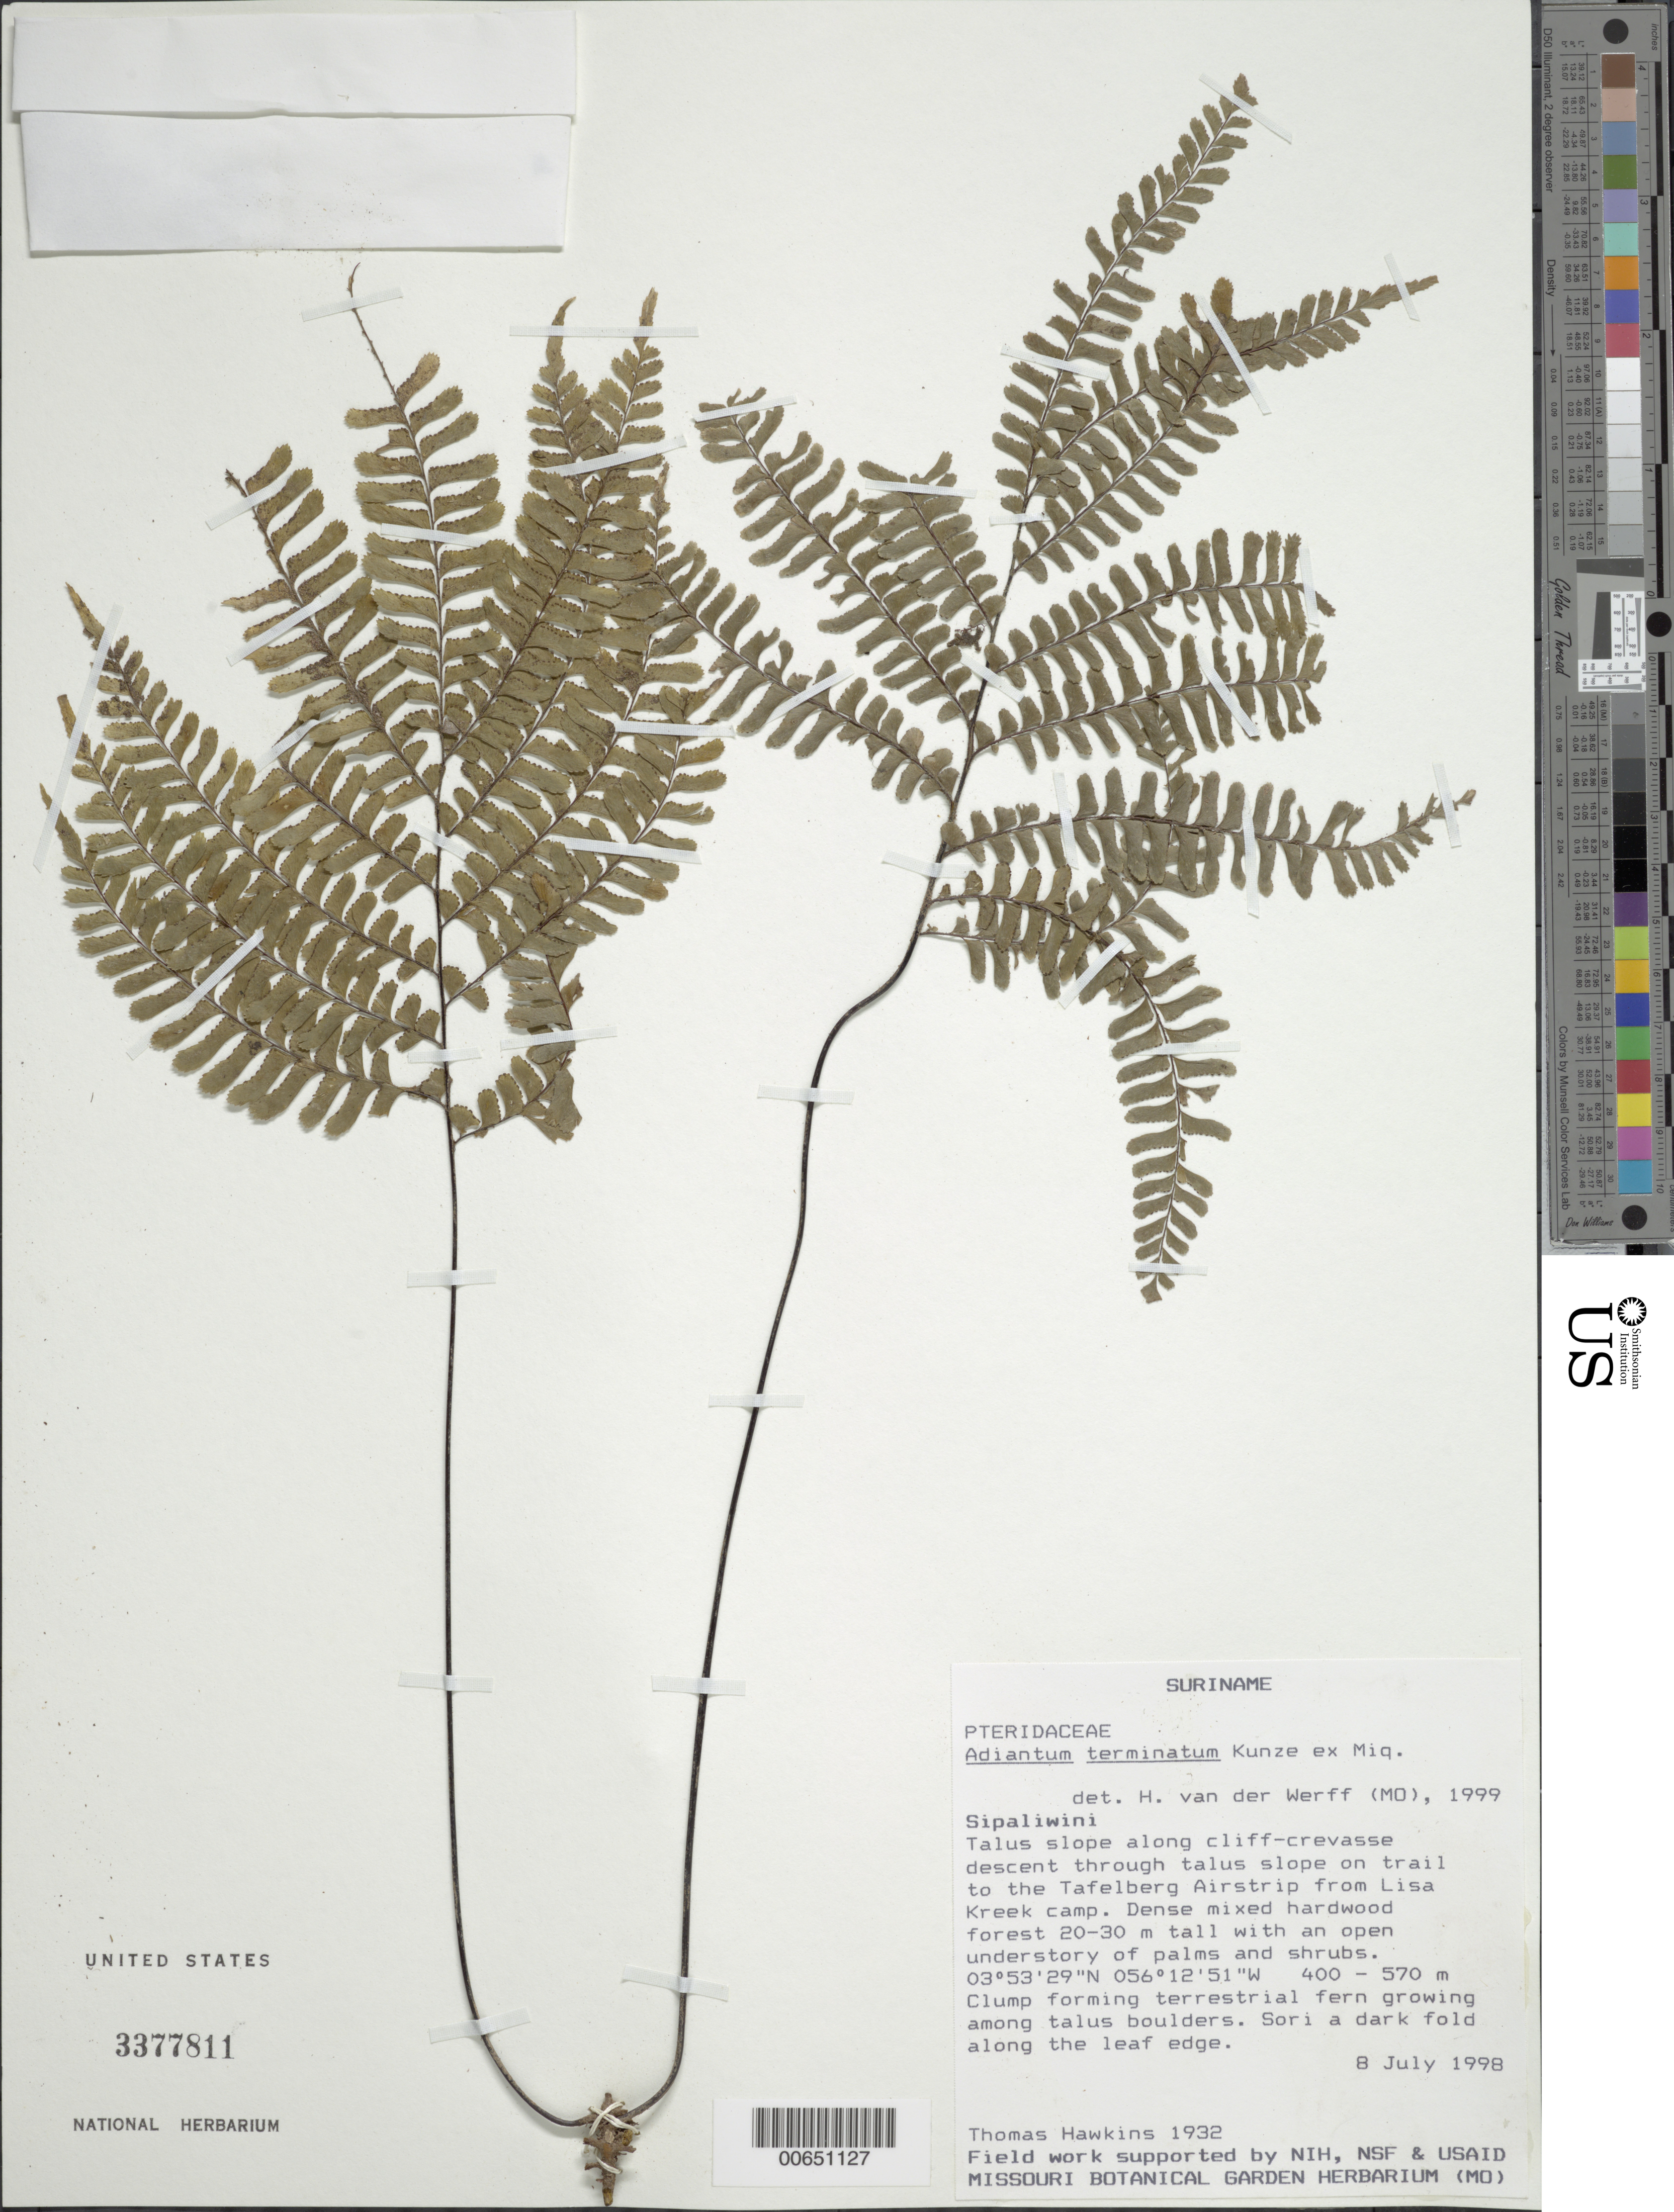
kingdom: Plantae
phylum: Tracheophyta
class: Polypodiopsida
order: Polypodiales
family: Pteridaceae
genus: Adiantum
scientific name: Adiantum terminatum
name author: Kunze ex Miq.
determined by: van der Werff, H., (MO), Missouri Botanical Garden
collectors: T. Hawkins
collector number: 1932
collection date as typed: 8-Jul-98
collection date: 1998-07-08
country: Suriname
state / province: Sipaliwini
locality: Tafelberg (Table Mountain), airstrip trail from Lisa Creek camp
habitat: Dense mixed hardwood forest 20-30 m tall with open understory od palms & shrubs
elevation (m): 400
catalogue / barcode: US 3377811